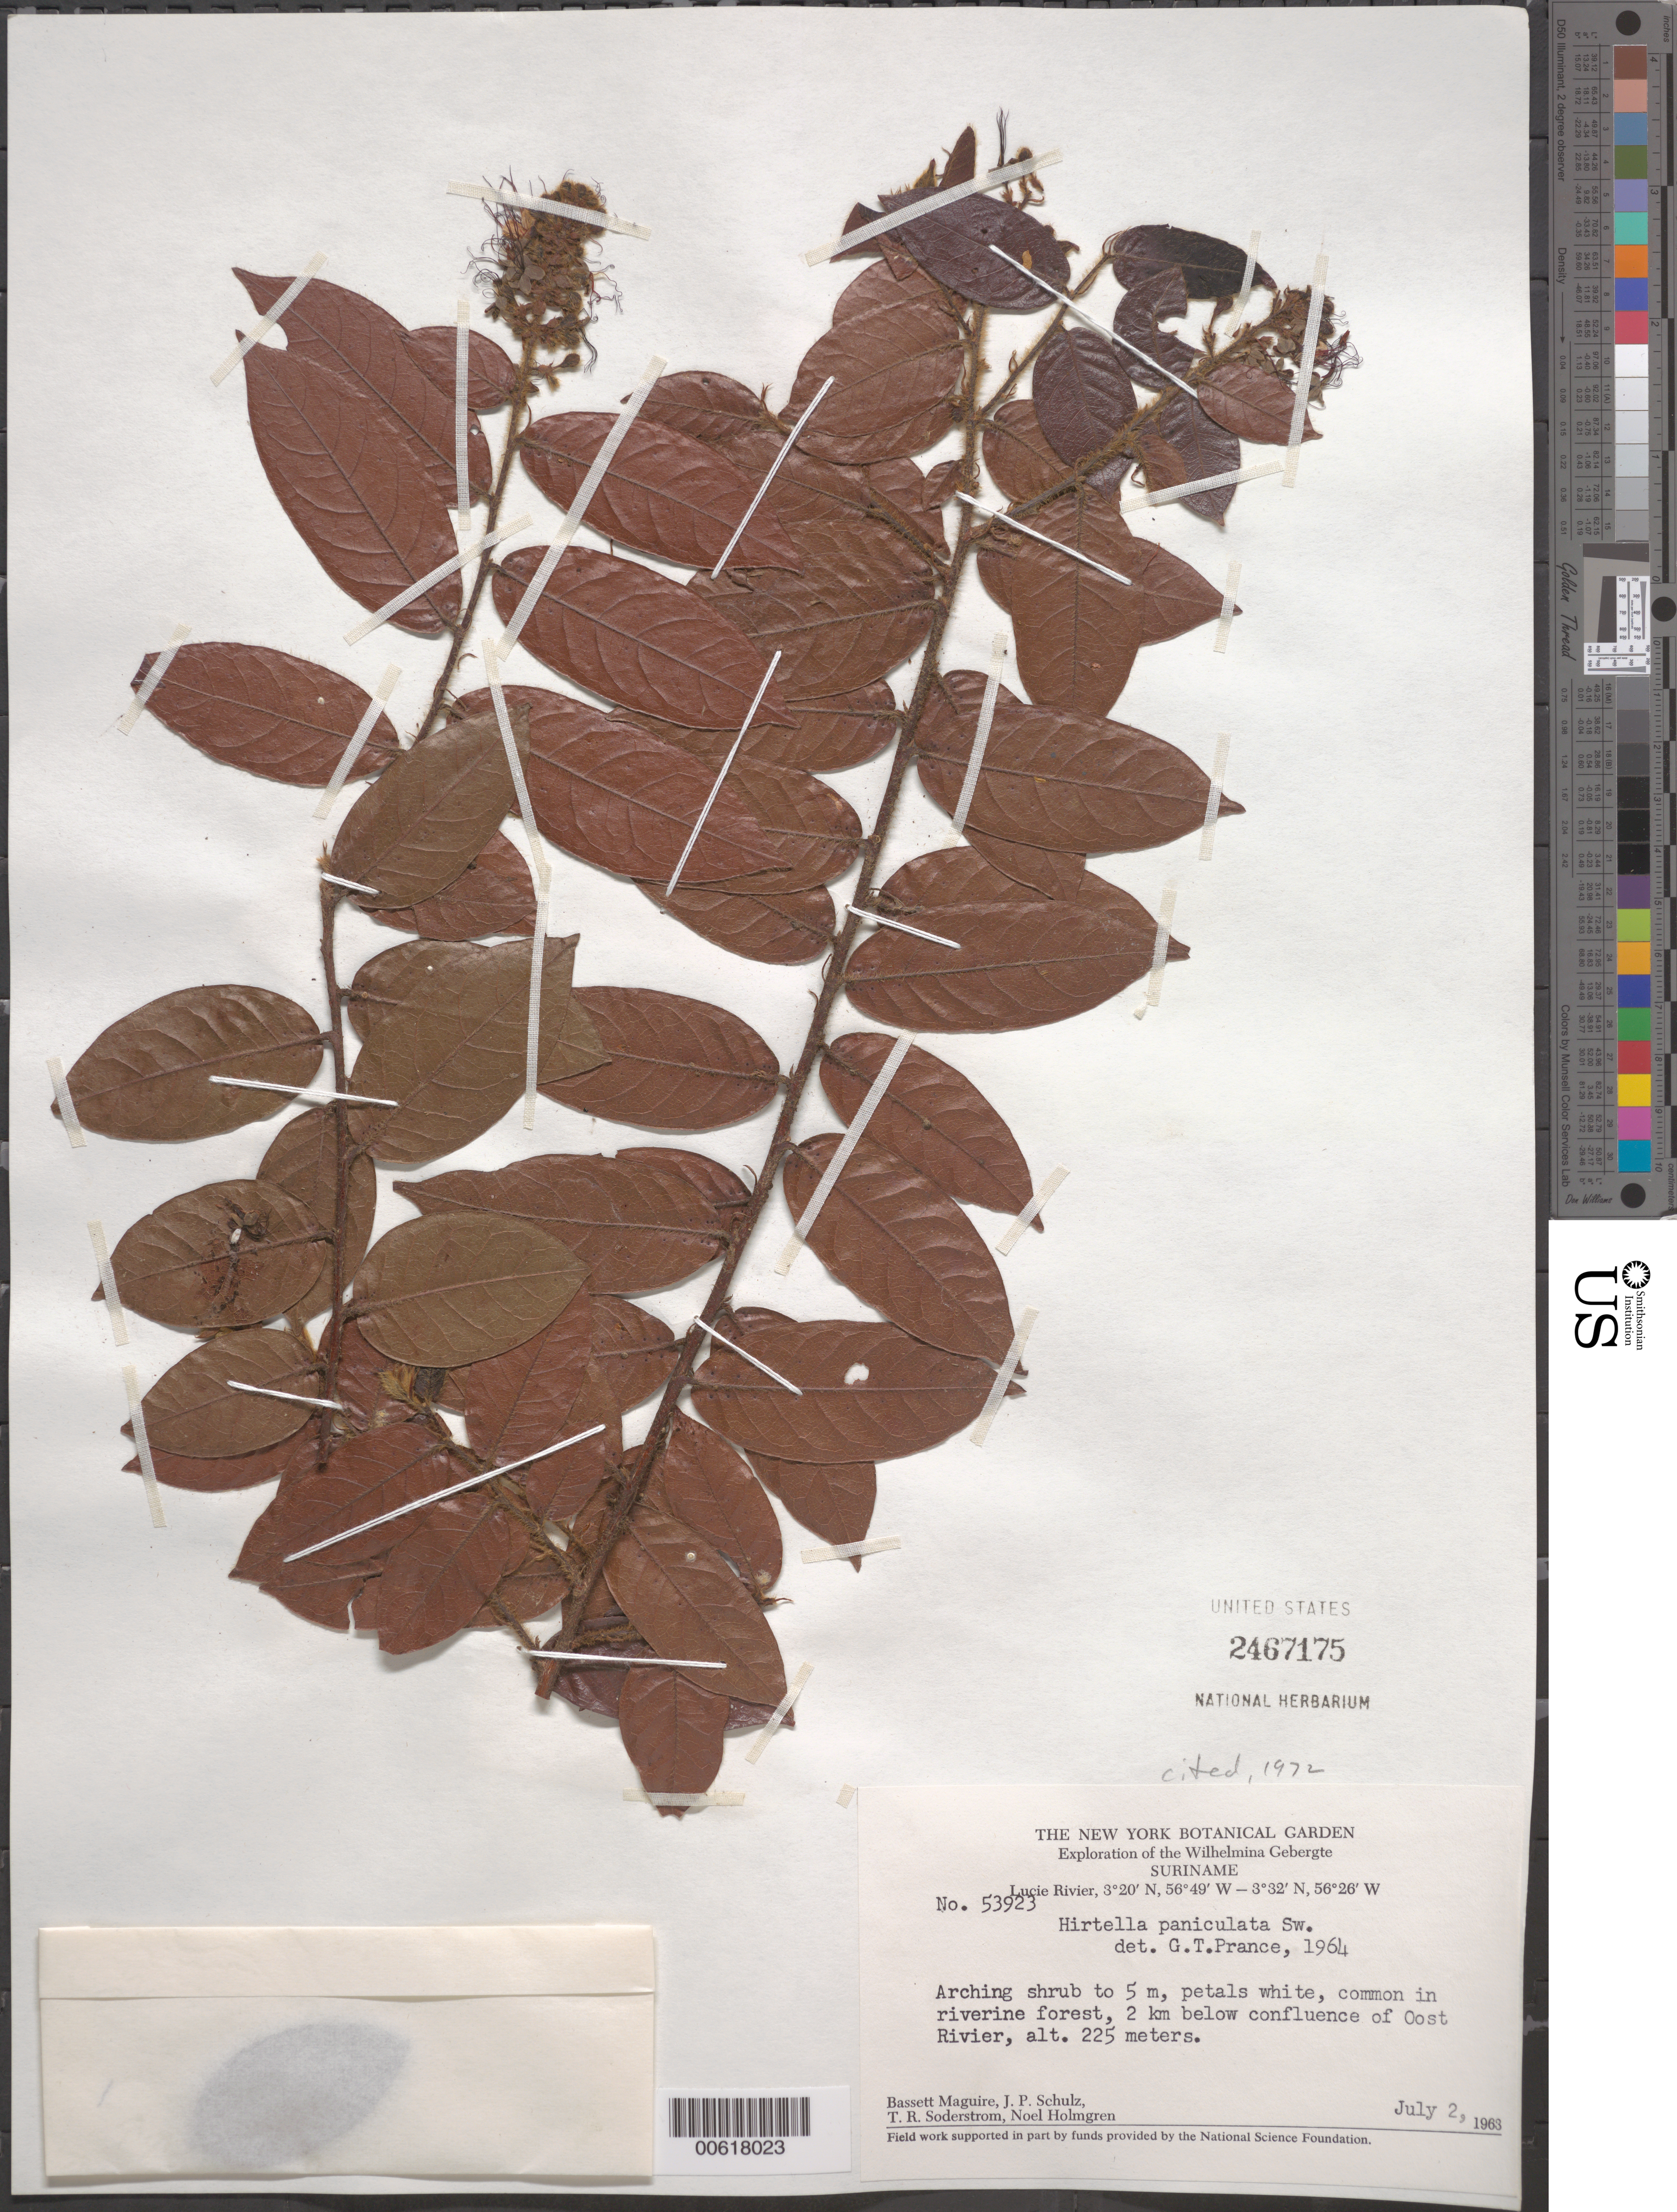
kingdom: Plantae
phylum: Tracheophyta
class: Magnoliopsida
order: Malpighiales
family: Chrysobalanaceae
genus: Hirtella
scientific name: Hirtella paniculata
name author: Sw.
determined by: Prance, G. T.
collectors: B. Maguire, J. P. Schulz, T. R. Soderstrom & N. H. Holmgren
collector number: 53923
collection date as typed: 2-Jul-63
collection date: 1963-07-02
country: Suriname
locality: Lucie R., 2 km below confluence with Oost R., Wilhelmina Gebergte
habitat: Riverine forest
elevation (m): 225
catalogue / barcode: US 2467175